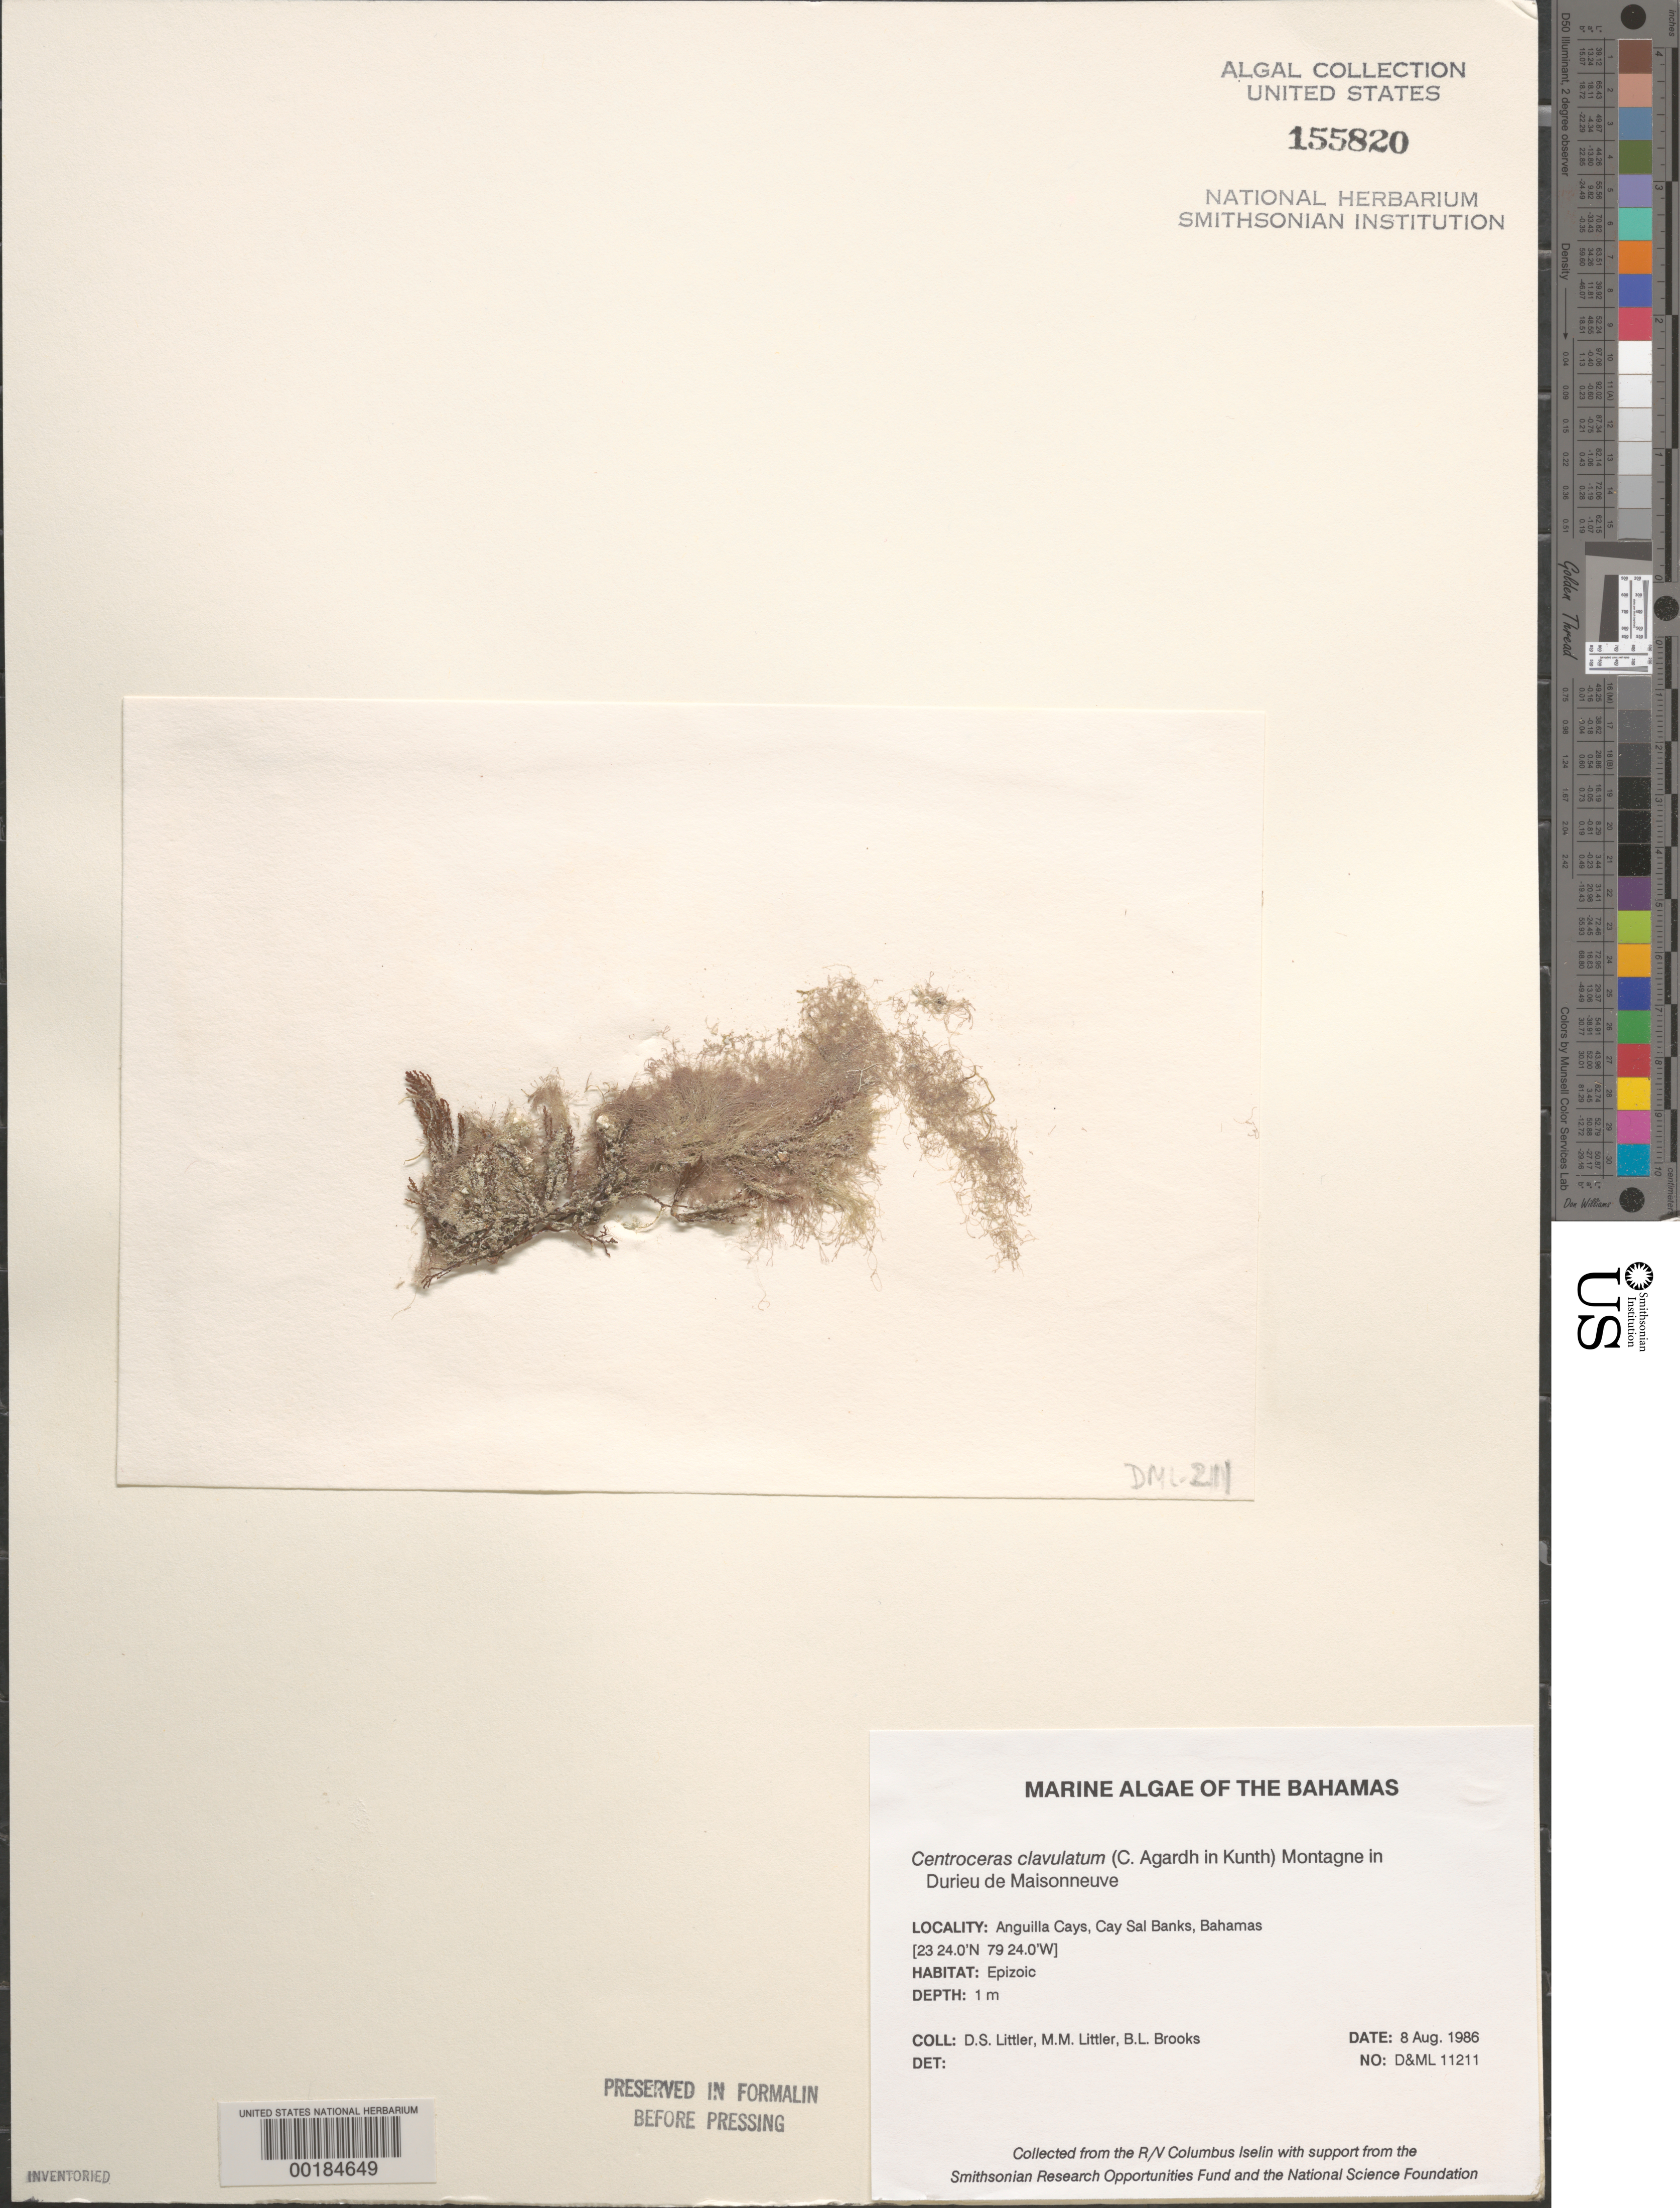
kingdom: Plantae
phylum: Rhodophyta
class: Florideophyceae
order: Ceramiales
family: Ceramiaceae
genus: Centroceras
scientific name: Centroceras clavulatum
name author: (C. Agardh) Mont.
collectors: D. S. Littler, M. M. Littler & B. Brooks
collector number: D&ML 11211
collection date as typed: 08 Aug 1986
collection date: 1986-08-08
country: Bahamas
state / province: Bimini Banks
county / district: Bimini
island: Anguilla Cays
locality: Cay Sal Banks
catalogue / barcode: US 155820